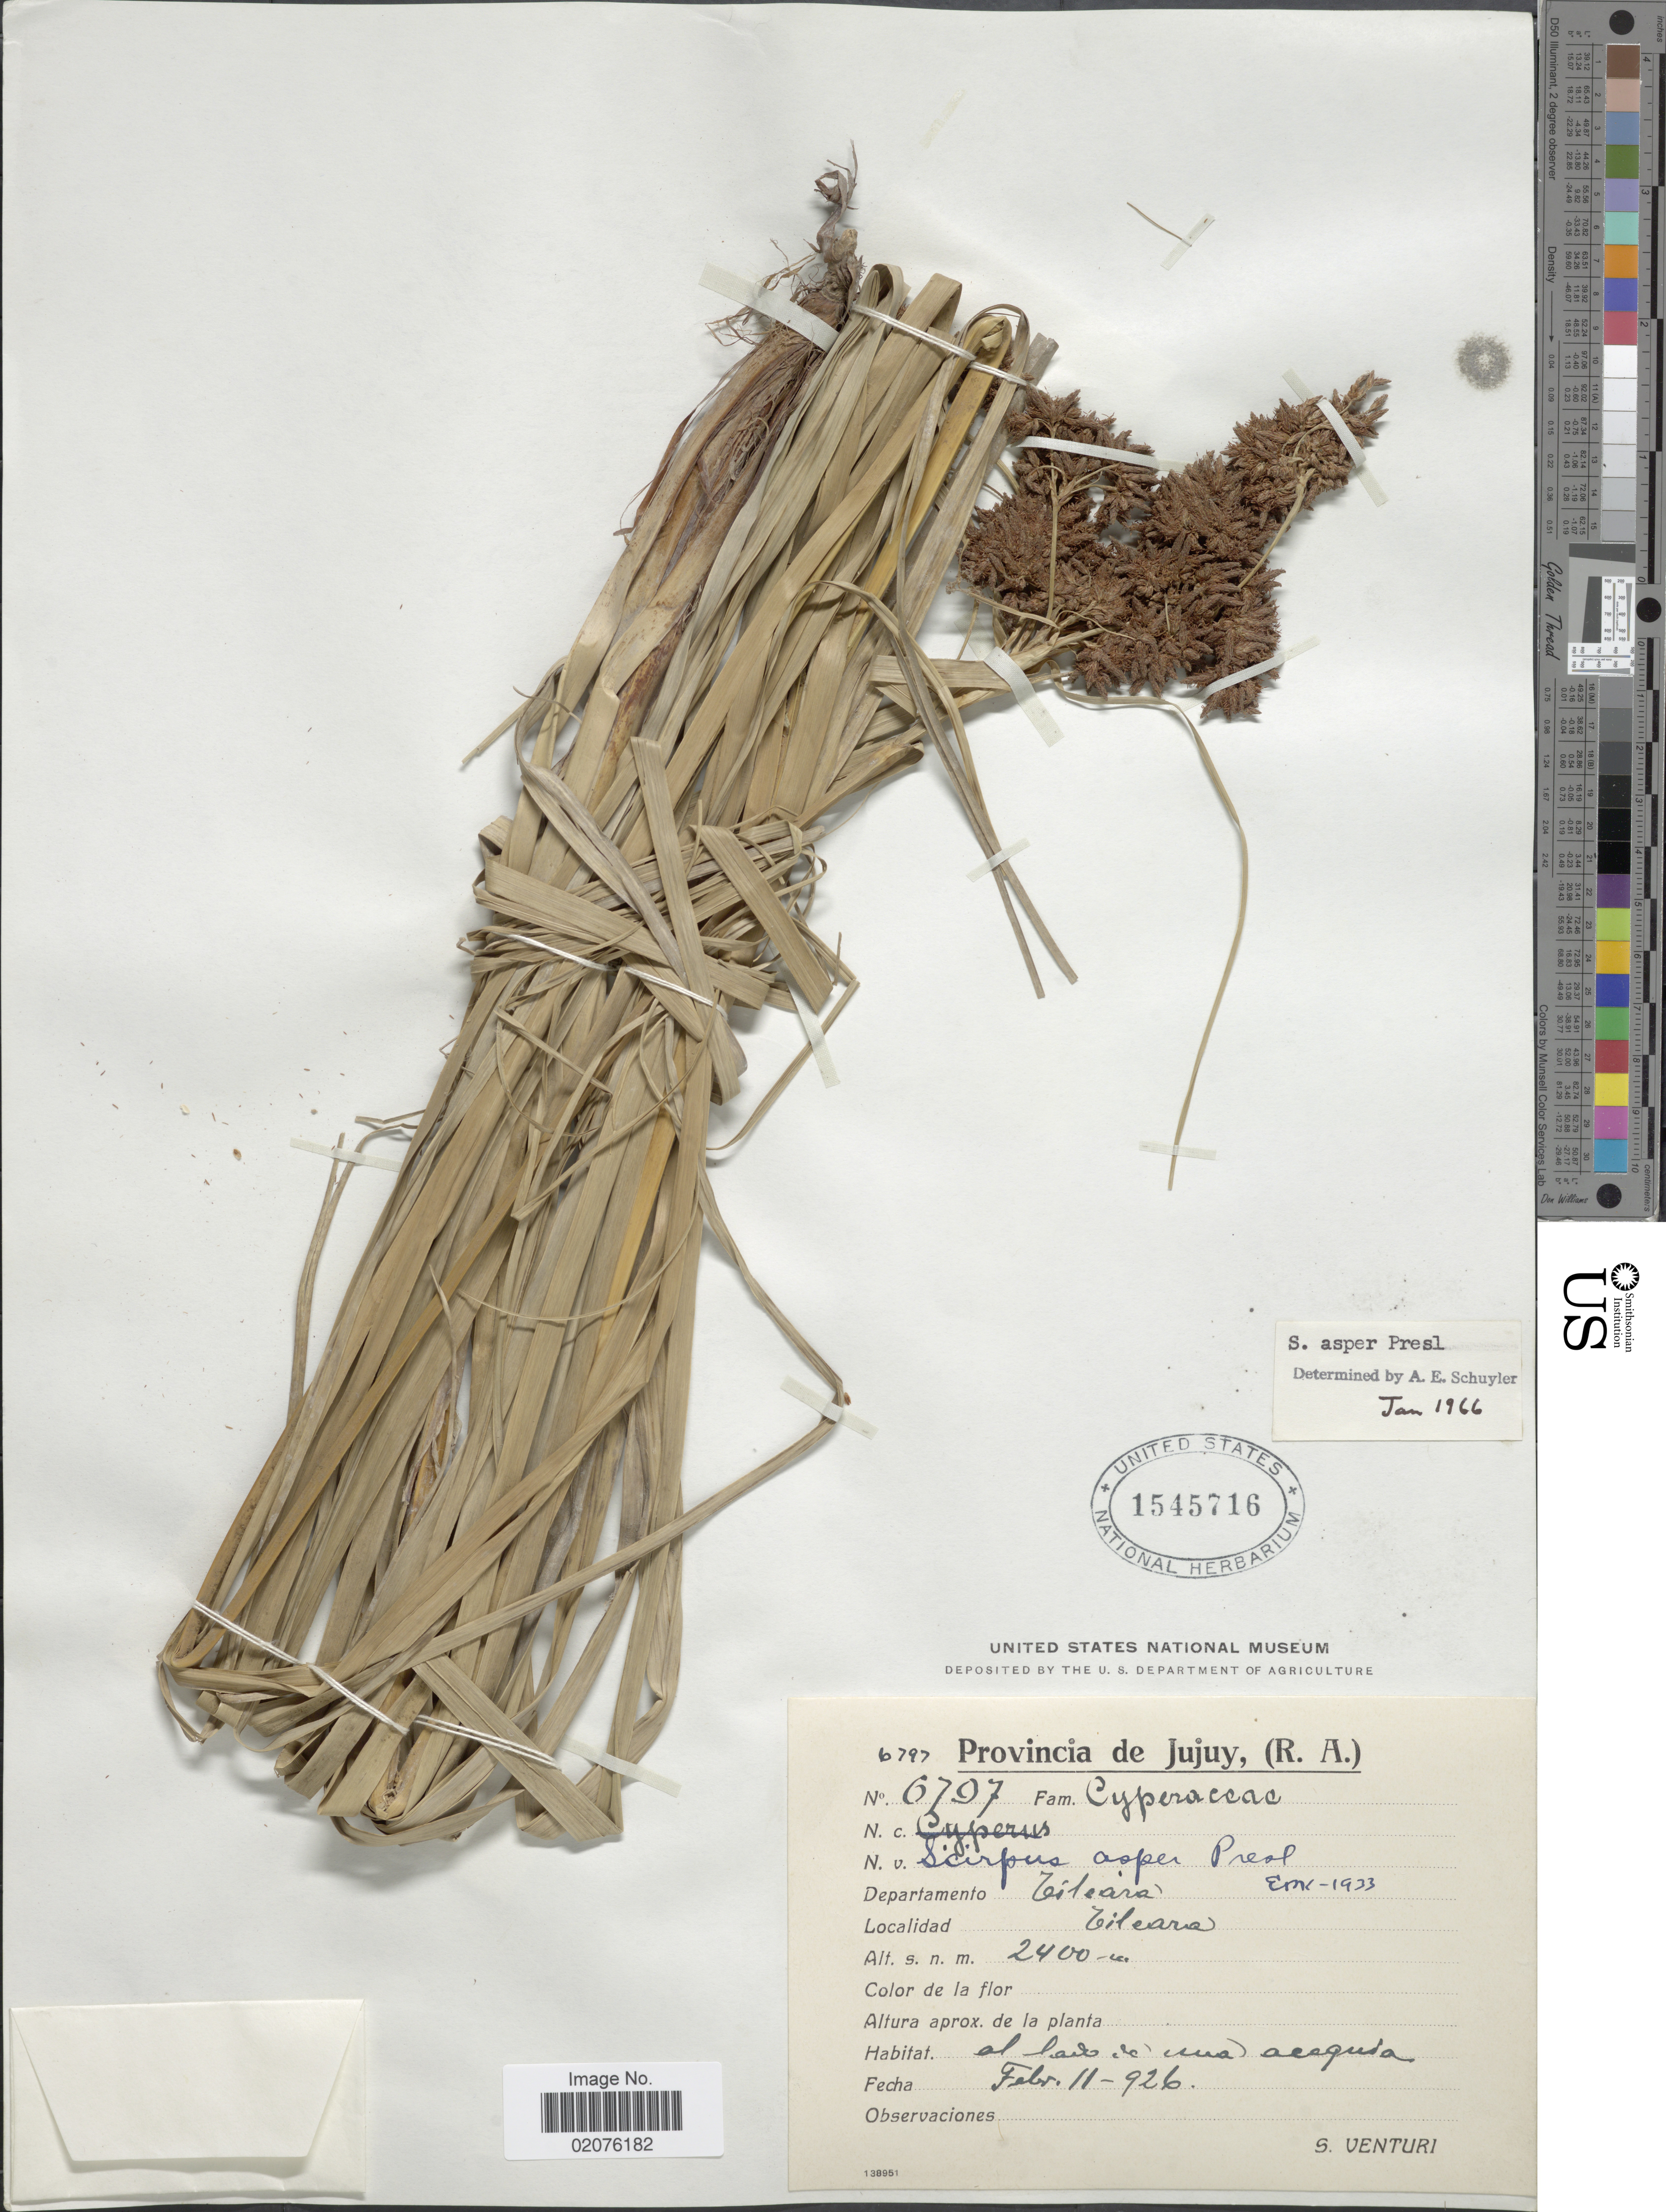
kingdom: Plantae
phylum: Tracheophyta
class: Liliopsida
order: Poales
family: Cyperaceae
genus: Rhodoscirpus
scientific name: Rhodoscirpus asper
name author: (J. Presl & C. Presl) Lév.-Bourret et al.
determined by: Strong, Mark T., (BOT), Smithsonian Institution - National Museum of Natural History (UNITED STATES)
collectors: S. Venturi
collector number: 6797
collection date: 1926-02-11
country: Argentina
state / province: Jujuy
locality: (R. A.) Departamento Tilcara, Tilcara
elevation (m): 2400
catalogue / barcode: US 1545716